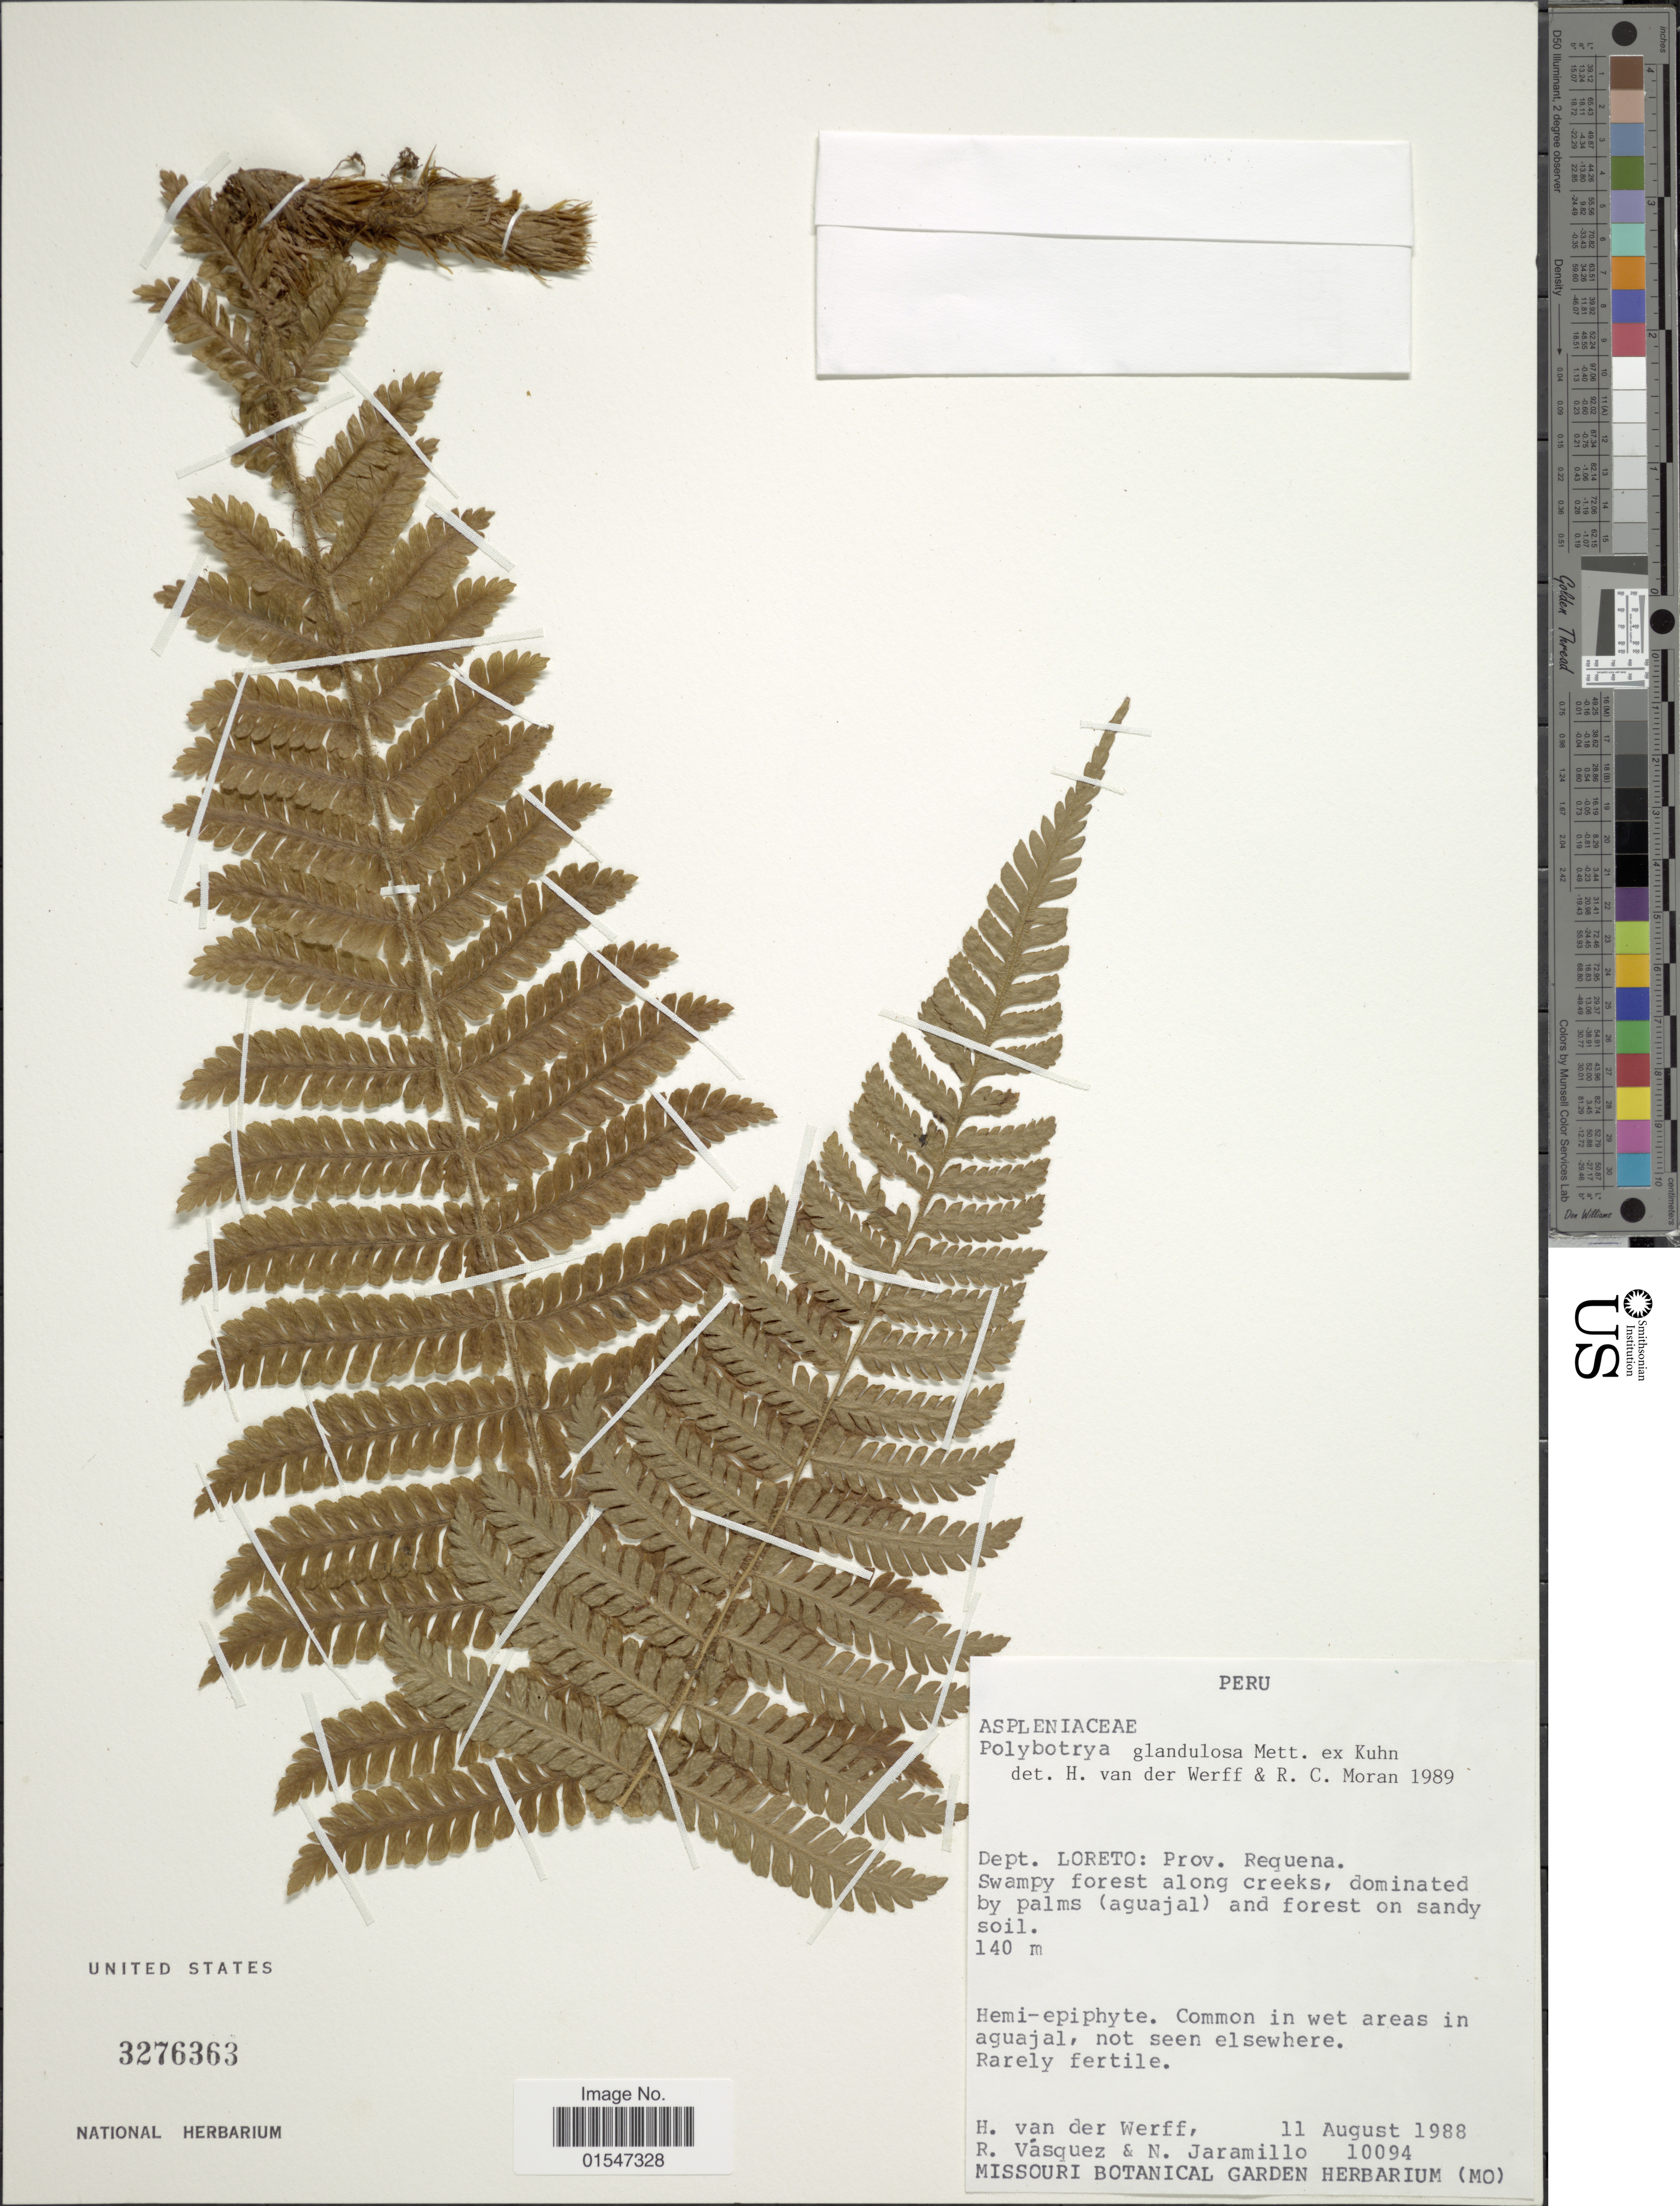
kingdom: Plantae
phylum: Tracheophyta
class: Polypodiopsida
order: Polypodiales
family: Dryopteridaceae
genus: Polybotrya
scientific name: Polybotrya glandulosa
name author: Mett.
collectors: H. van der Werff, R. Vásquez & N. Jaramillo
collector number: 10094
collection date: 1988-08-11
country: Peru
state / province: Loreto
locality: Prov. Requena, swampy forest along creeks, dominated by palms (aguajal) and forest on sandy soil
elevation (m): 140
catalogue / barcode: US 3276363